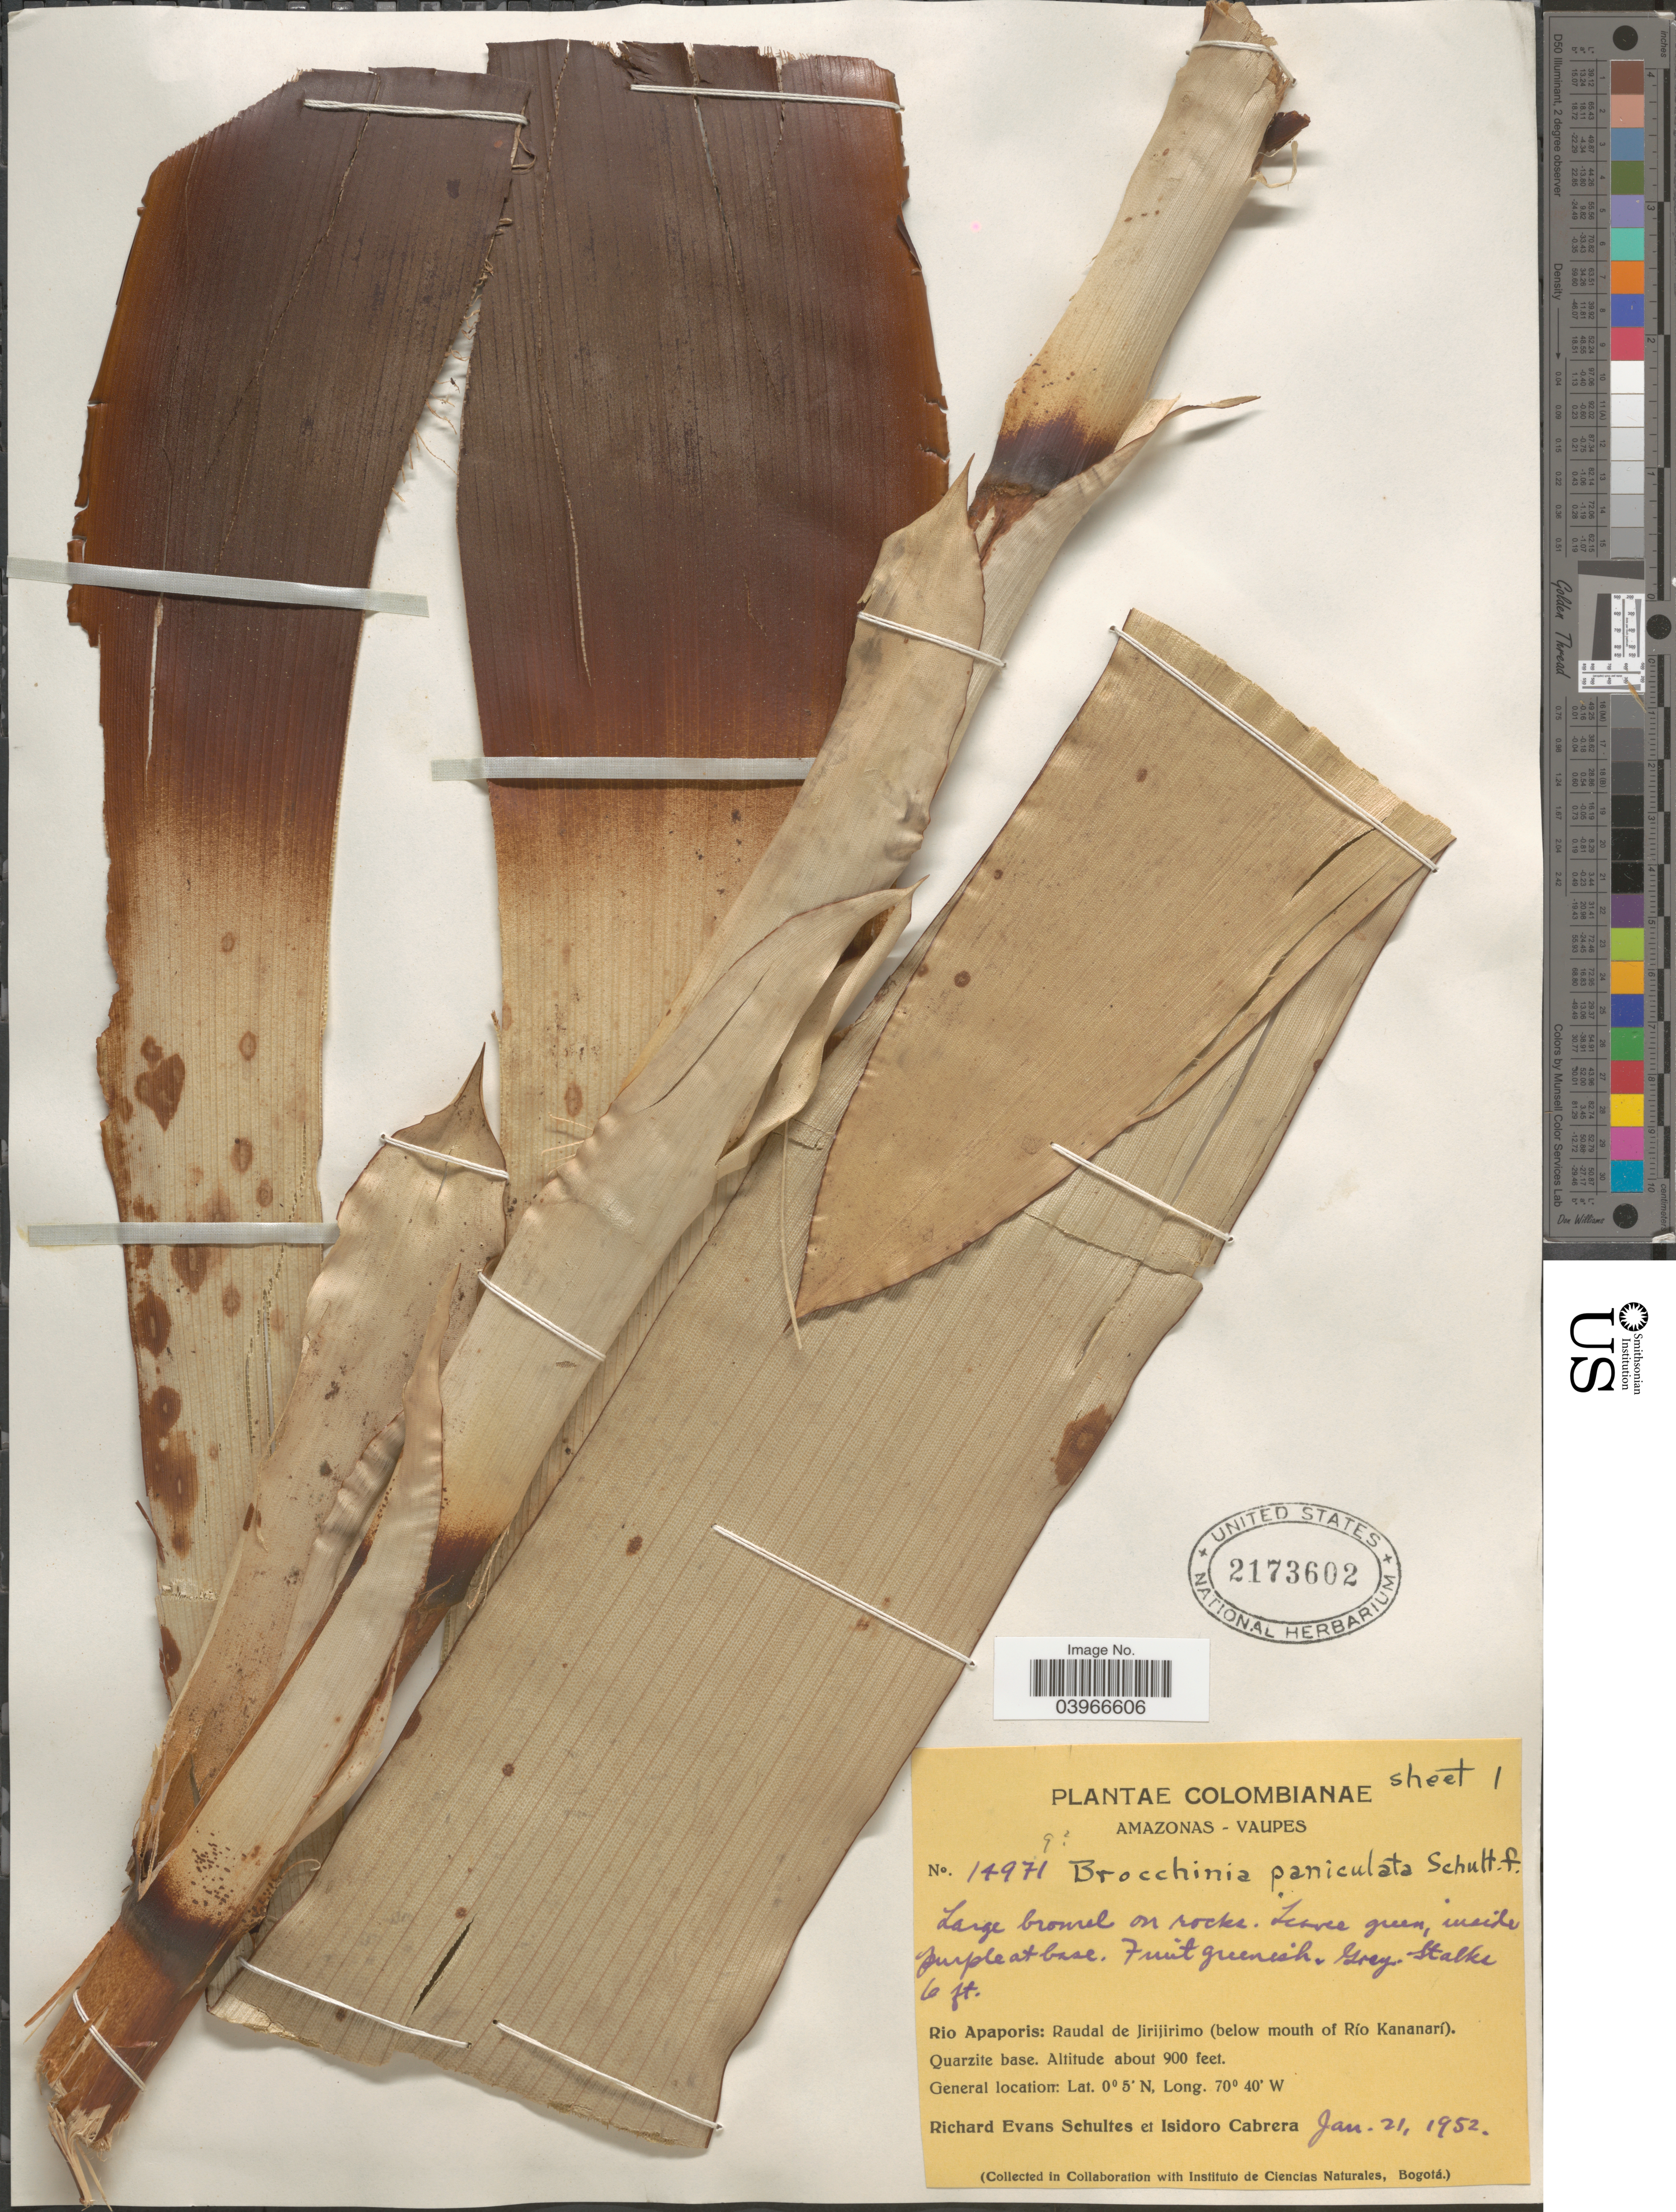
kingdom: Plantae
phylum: Tracheophyta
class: Liliopsida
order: Poales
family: Bromeliaceae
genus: Brocchinia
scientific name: Brocchinia paniculata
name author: Schult. f.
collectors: R. E. Schultes & I. Cabrera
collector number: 14971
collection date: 1952-01-21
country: Colombia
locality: Amazonas-Vaupes. Rio Apaporis: Raudal de Jirijirimo (below mouth of Río Kananarí). Quarzite base.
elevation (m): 274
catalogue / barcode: US 2173602